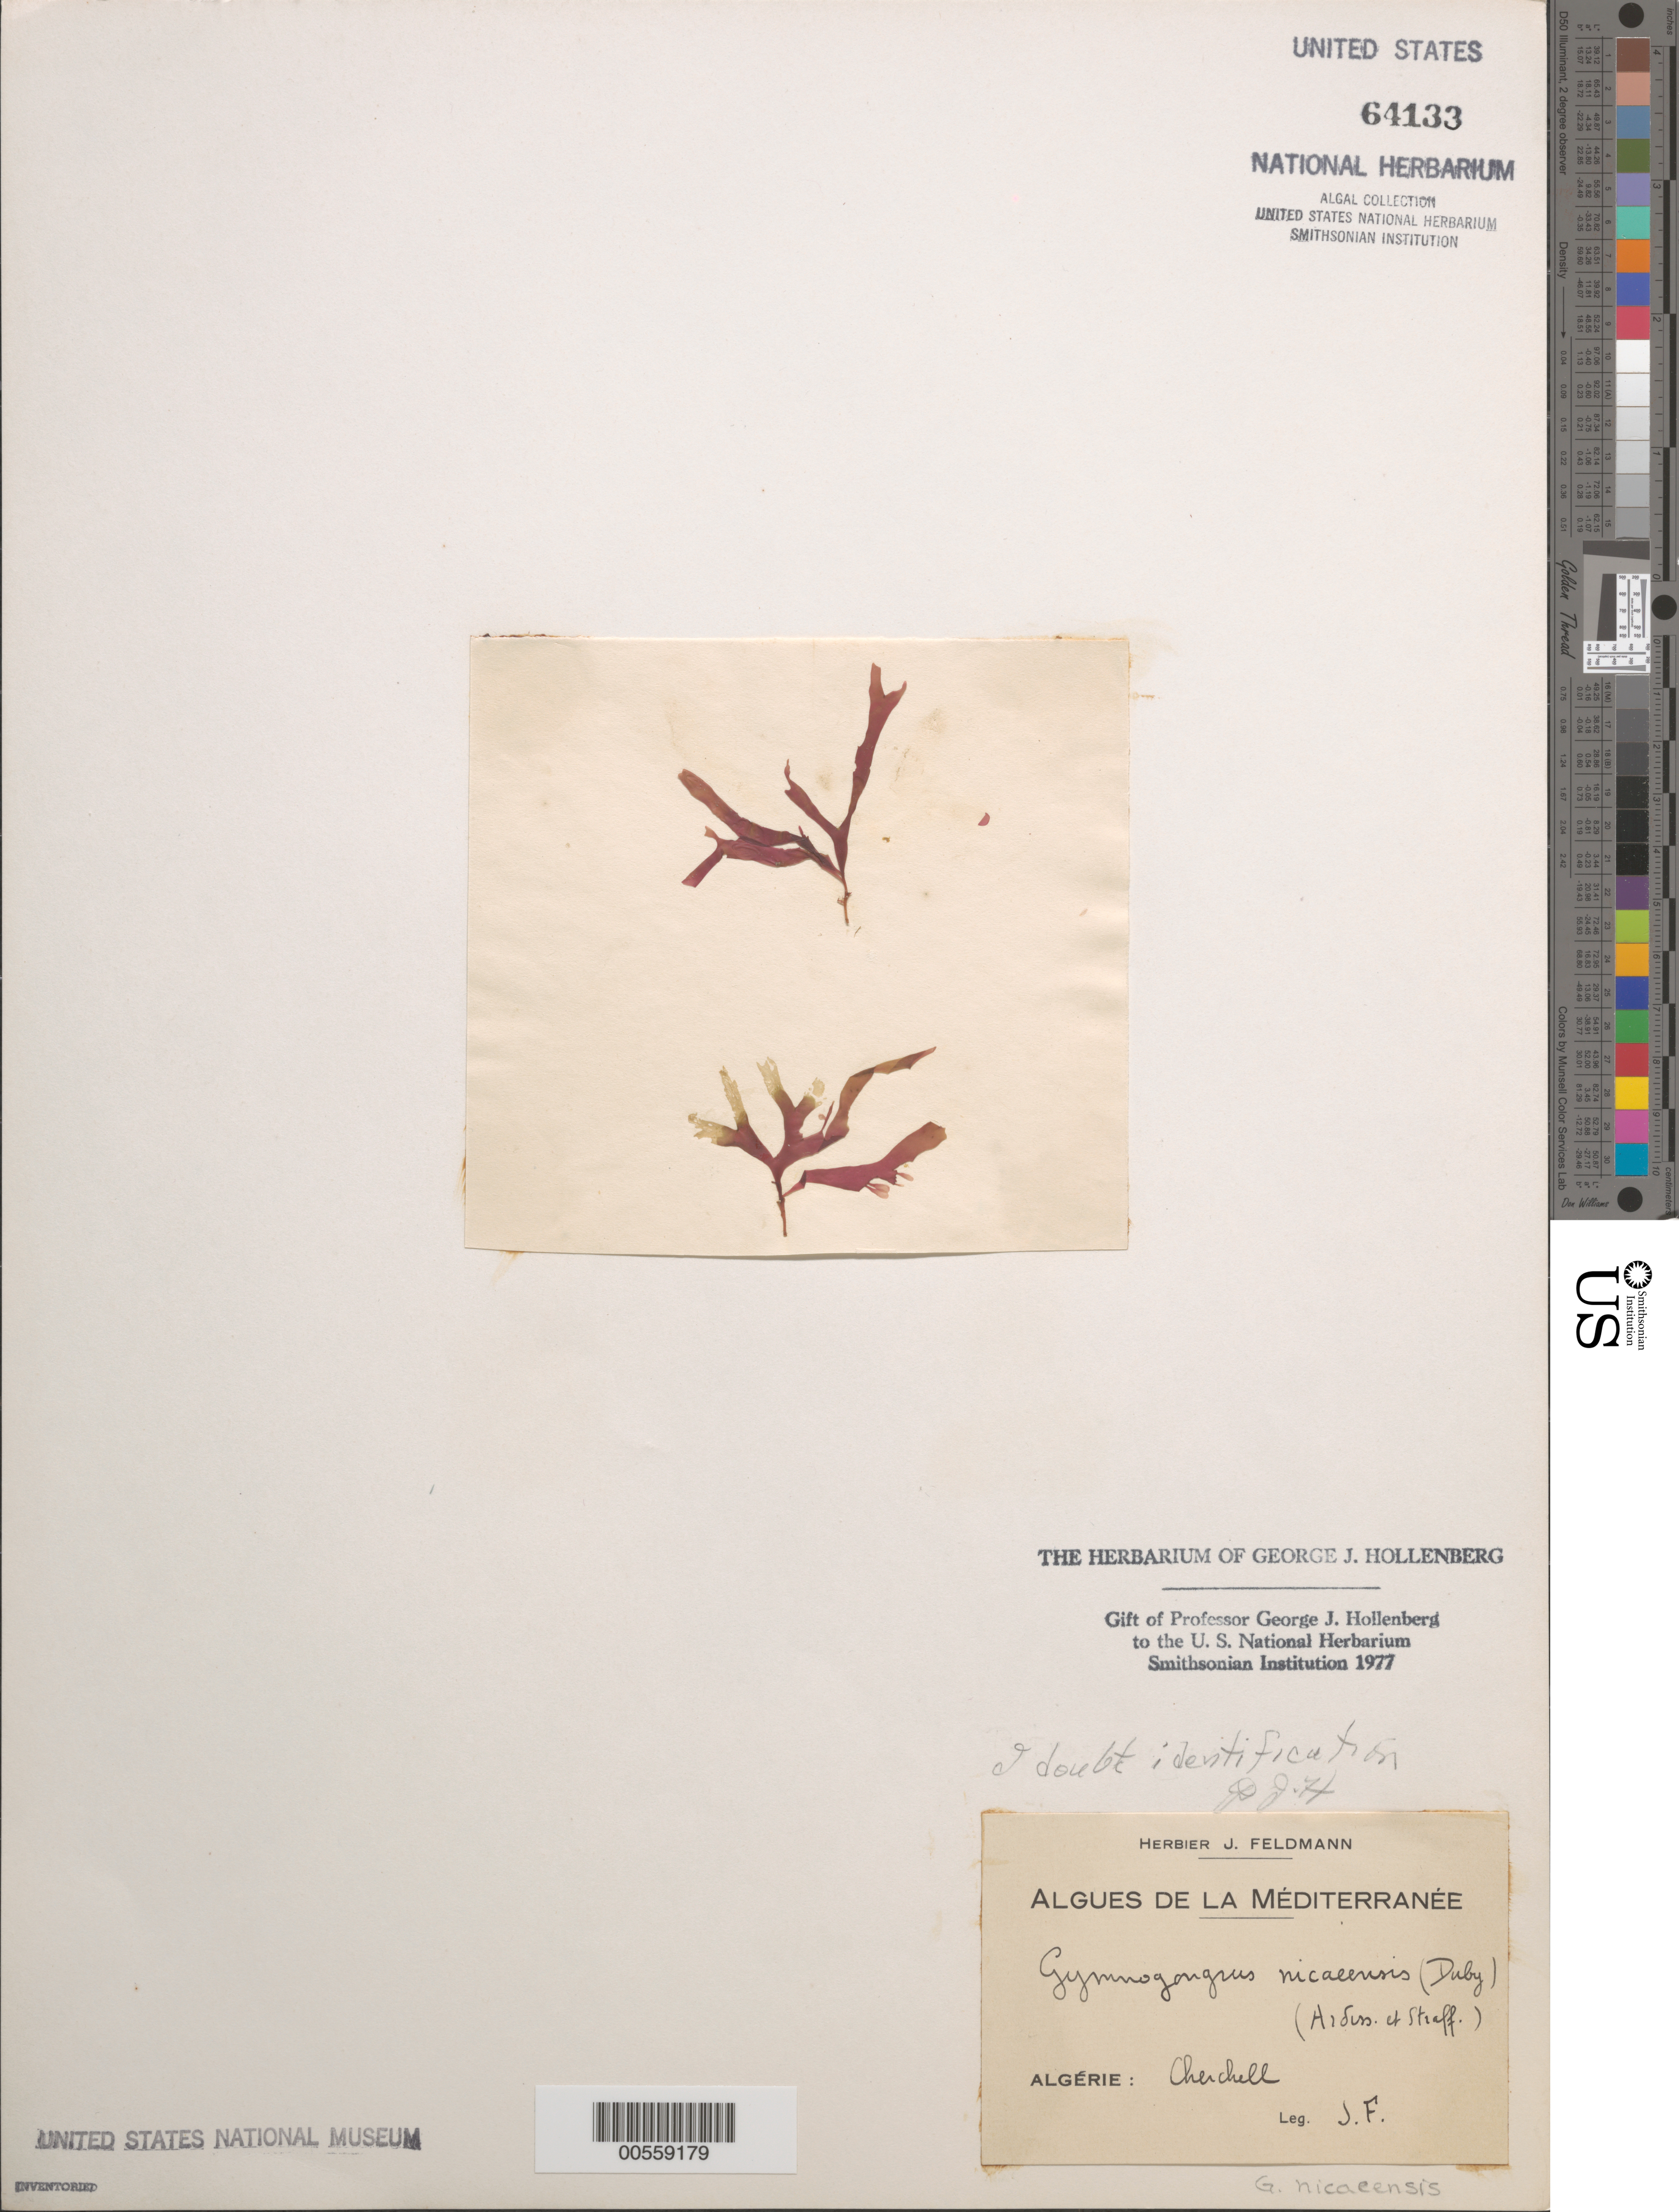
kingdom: Plantae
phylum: Rhodophyta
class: Florideophyceae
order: Gigartinales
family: Phyllophoraceae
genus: Schottera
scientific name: Schottera nicaeensis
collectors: J. Feldmann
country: Algeria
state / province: Tipaza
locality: Cherchell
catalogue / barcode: US 64133